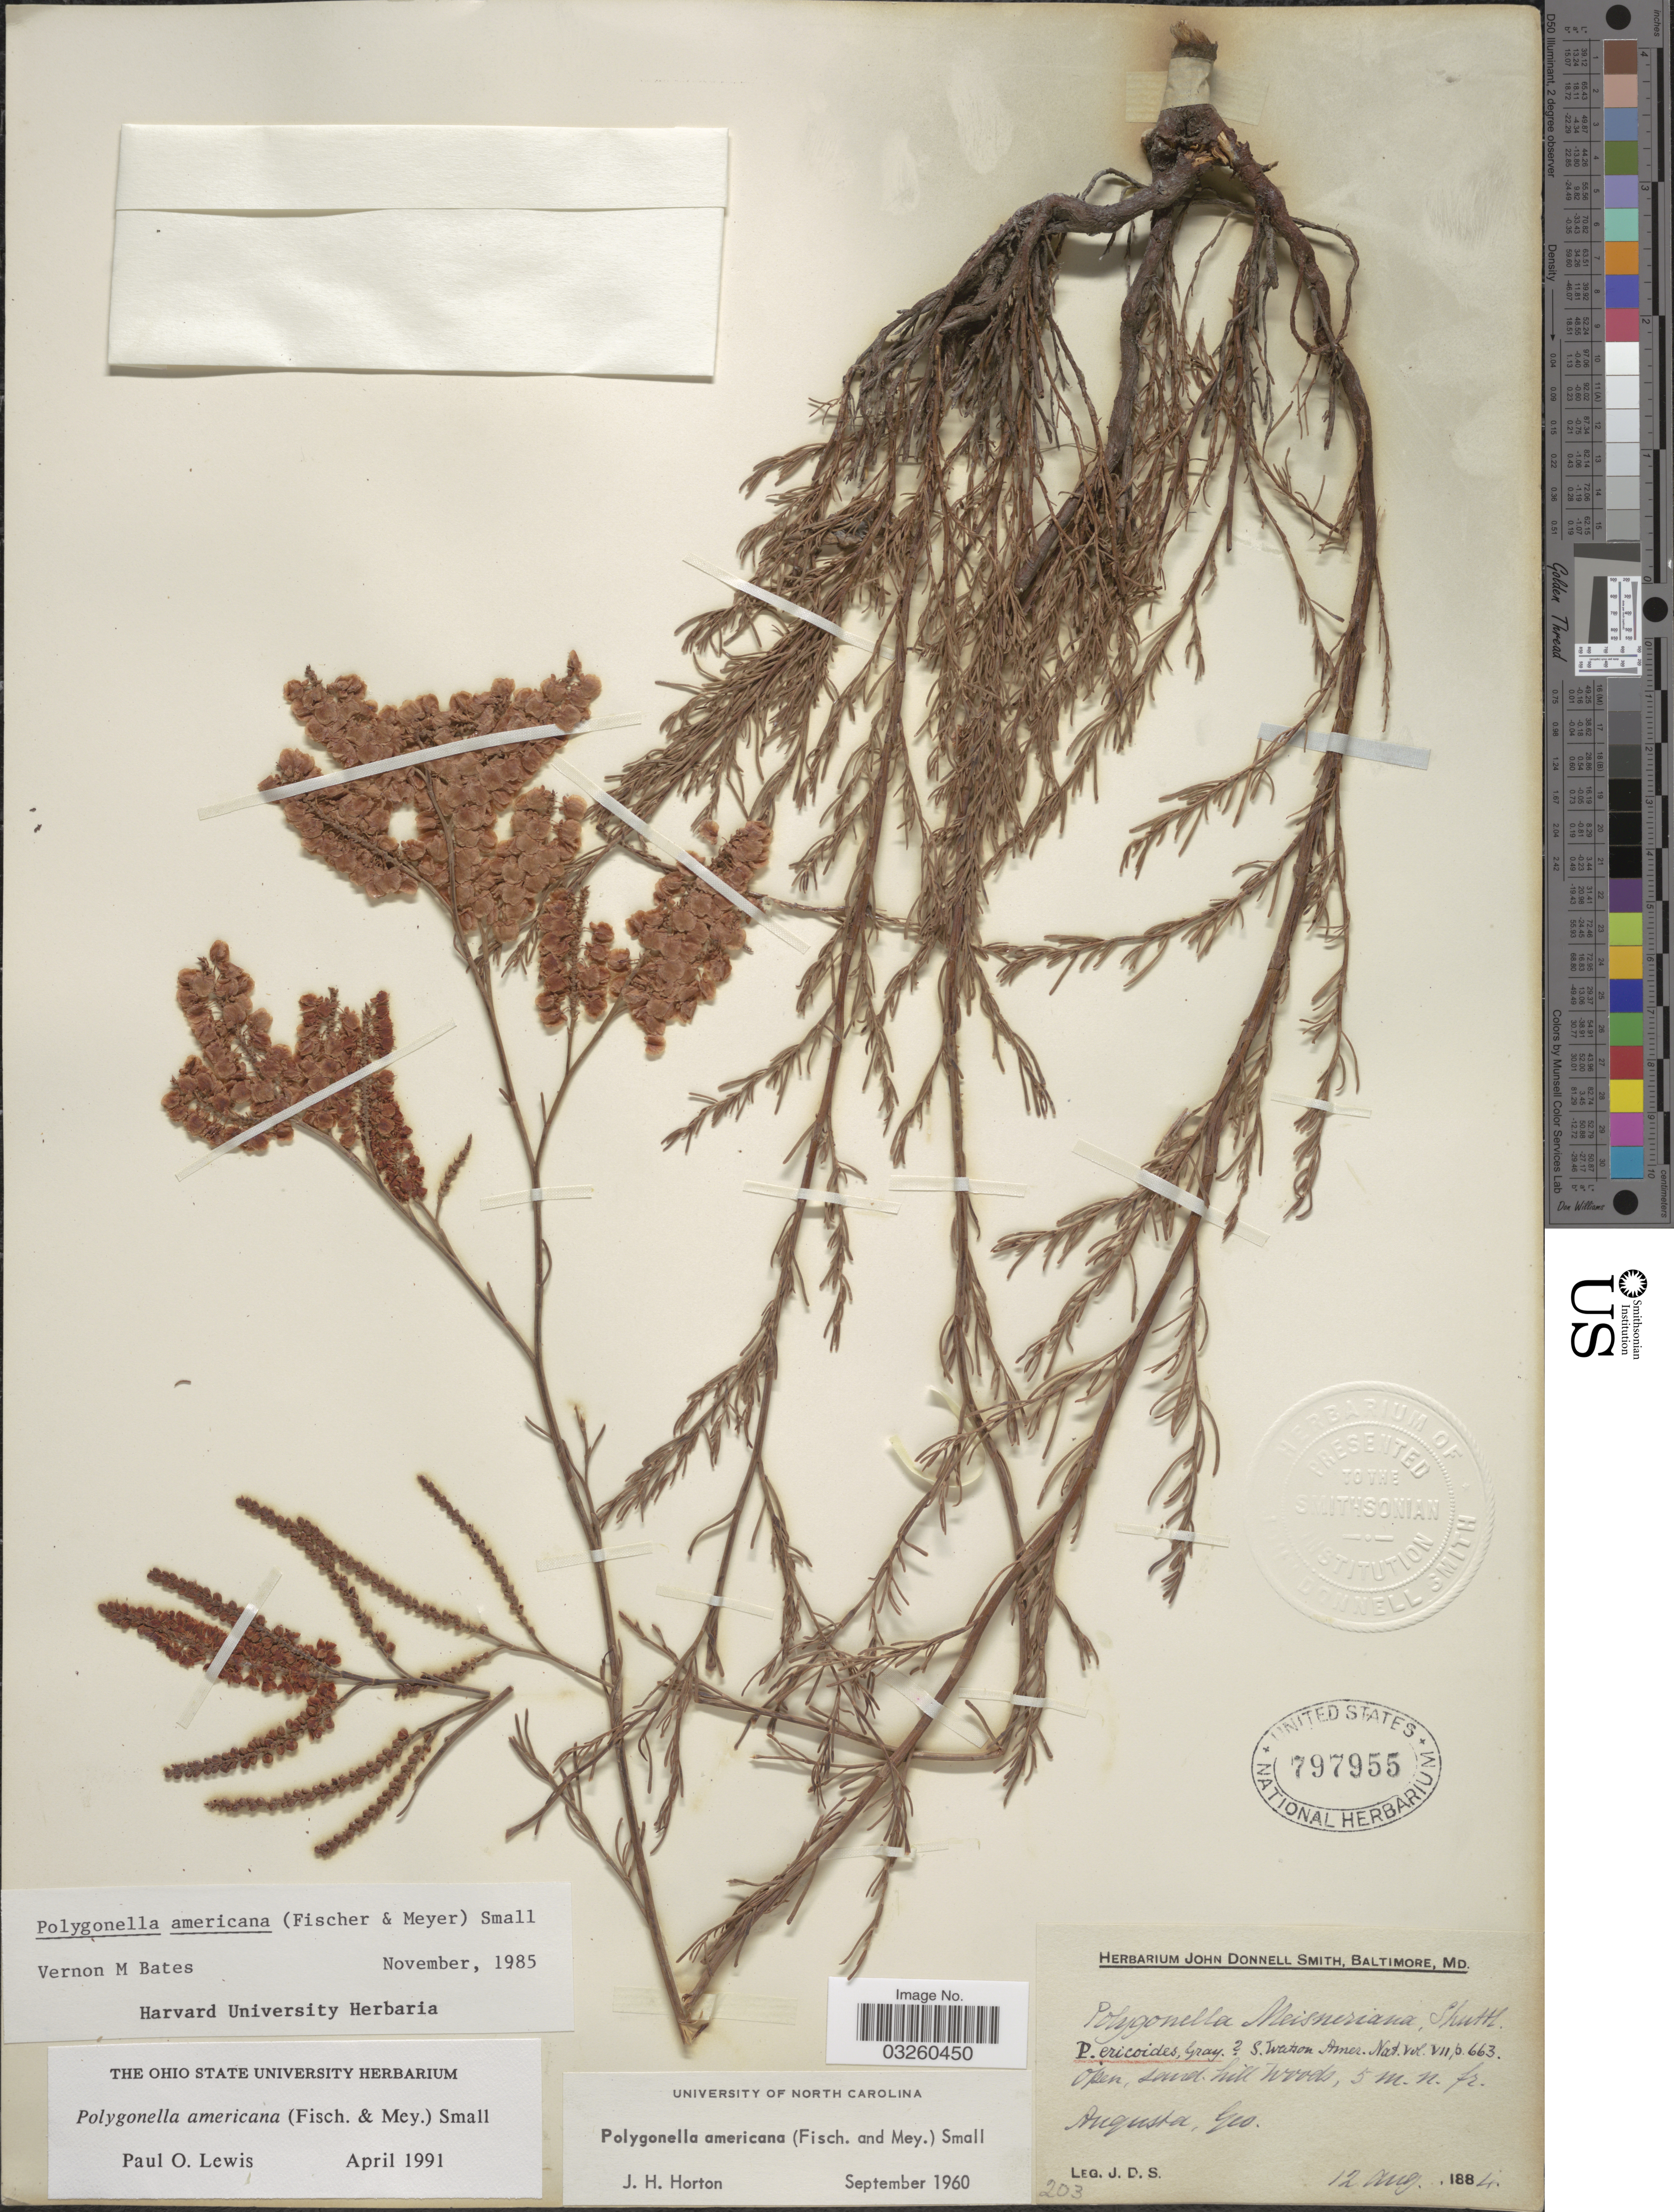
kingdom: Plantae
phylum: Tracheophyta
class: Magnoliopsida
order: Caryophyllales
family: Polygonaceae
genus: Polygonella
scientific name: Polygonella americana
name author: (Fisch. & C.A. Mey.) Small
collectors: J. Donnell Smith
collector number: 203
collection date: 1884-08-12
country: United States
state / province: Georgia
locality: Augusta.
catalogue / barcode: US 797955